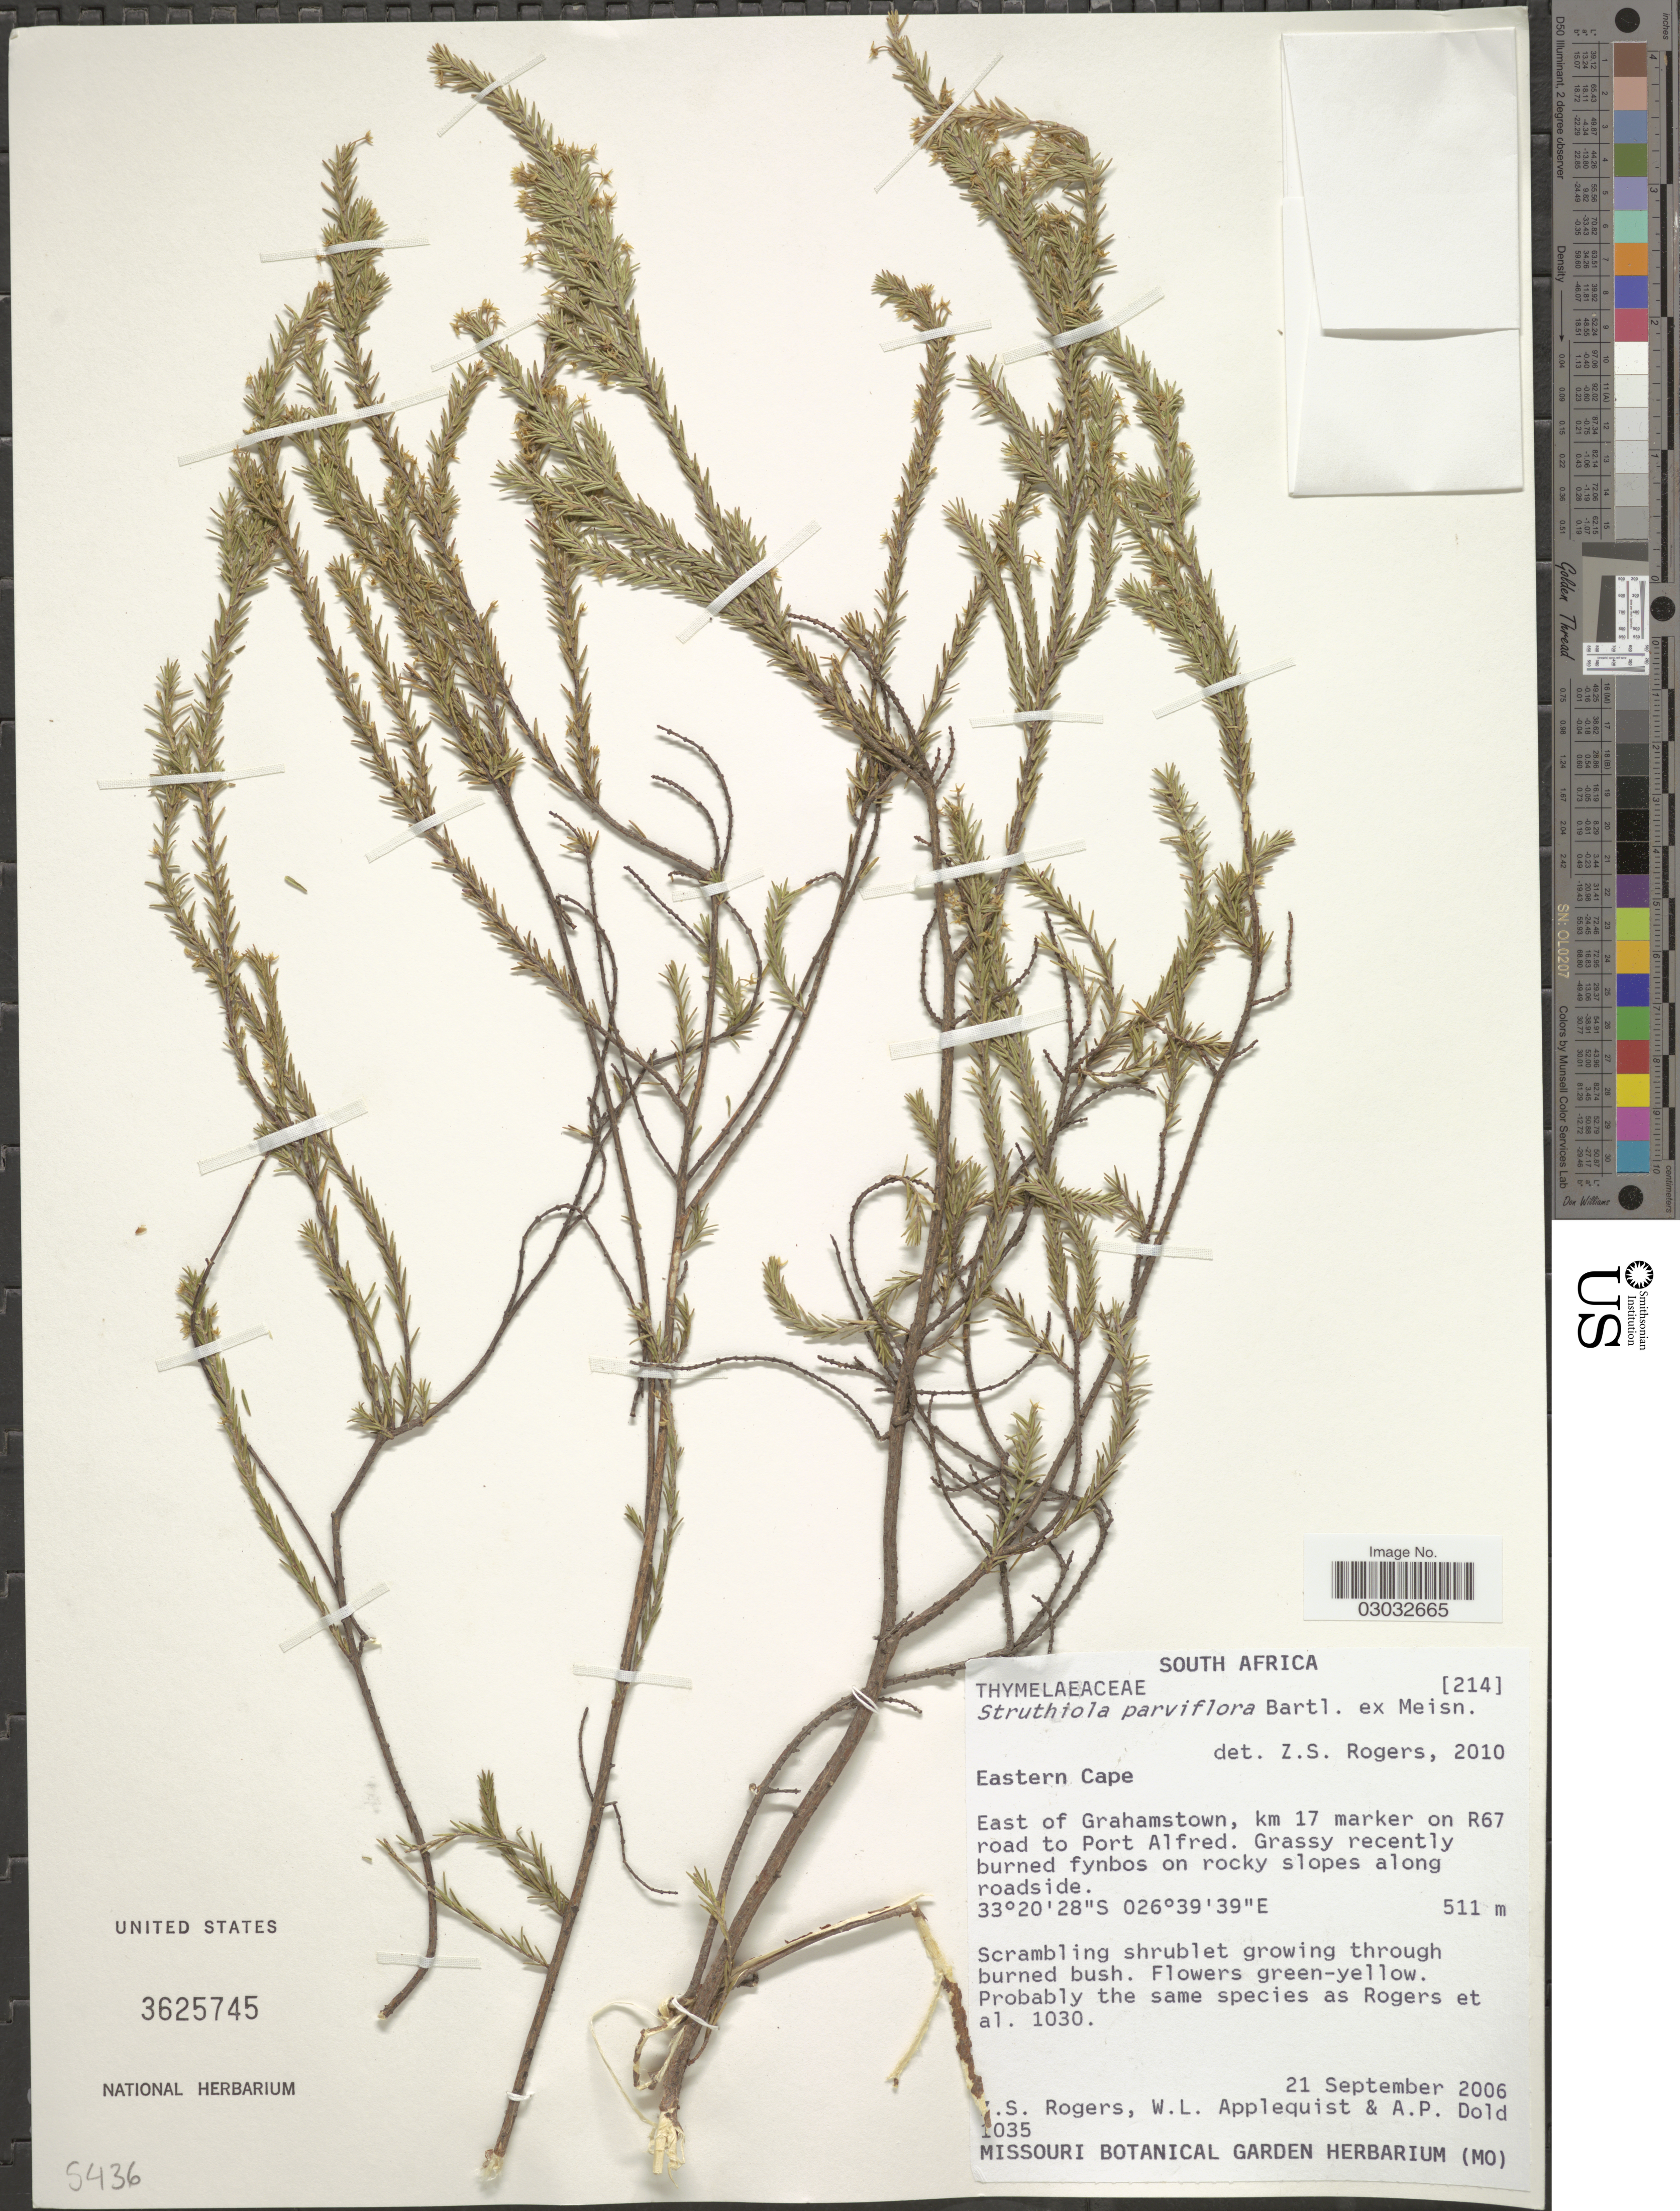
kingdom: Plantae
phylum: Tracheophyta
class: Magnoliopsida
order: Malvales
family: Thymelaeaceae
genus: Struthiola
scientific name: Struthiola parviflora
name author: Bartl. ex Meisn.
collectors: Z. S. Rogers, W. Applequist & A. P. Dold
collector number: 1035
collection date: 2006-09-21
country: South Africa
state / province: Eastern Cape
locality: East of Grahamstown, km 17 marker on R67 road to Port Alfred.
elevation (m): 511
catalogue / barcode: US 3625745